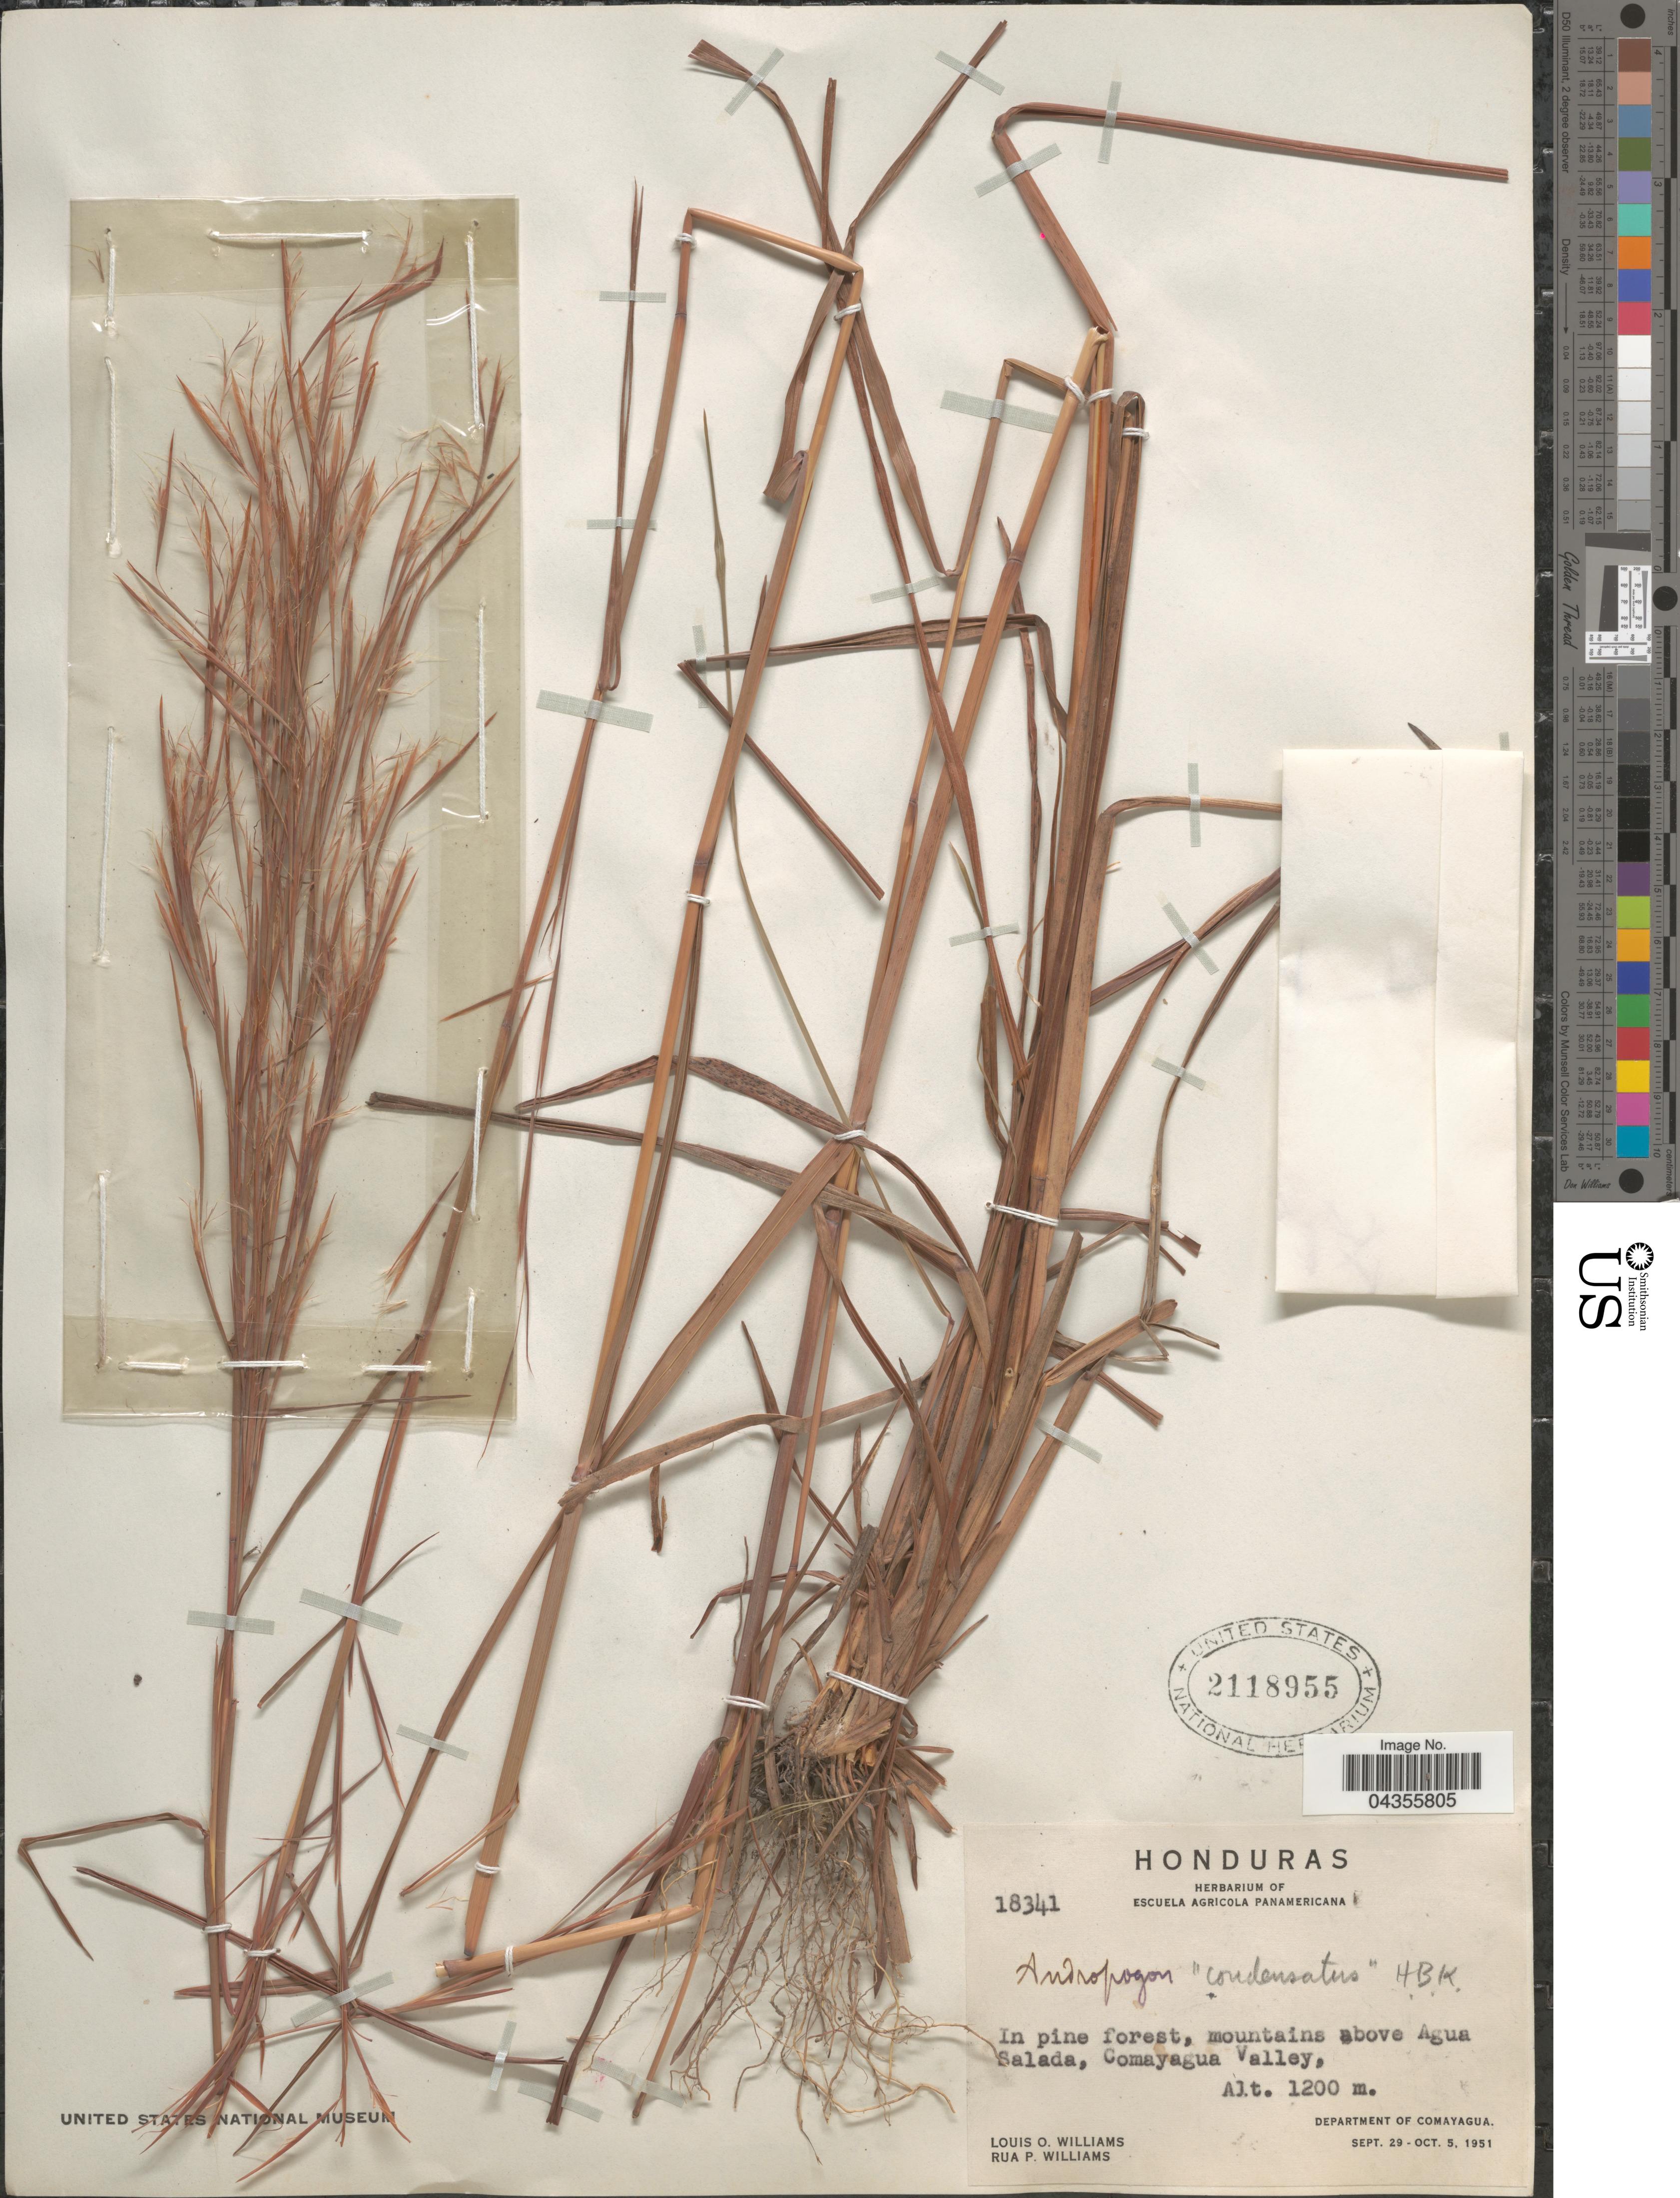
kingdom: Plantae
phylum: Tracheophyta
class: Liliopsida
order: Poales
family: Poaceae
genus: Schizachyrium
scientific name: Schizachyrium condensatum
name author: (Kunth) Nees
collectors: L. O. Williams & R. P. Williams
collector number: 18341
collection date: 1951-09-29/1951-10-05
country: Honduras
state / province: Comayagua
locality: In pine forest, mountains above Agua Salada, Comayagua Valley, Department of Comayagua.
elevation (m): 1200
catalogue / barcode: US 2118955